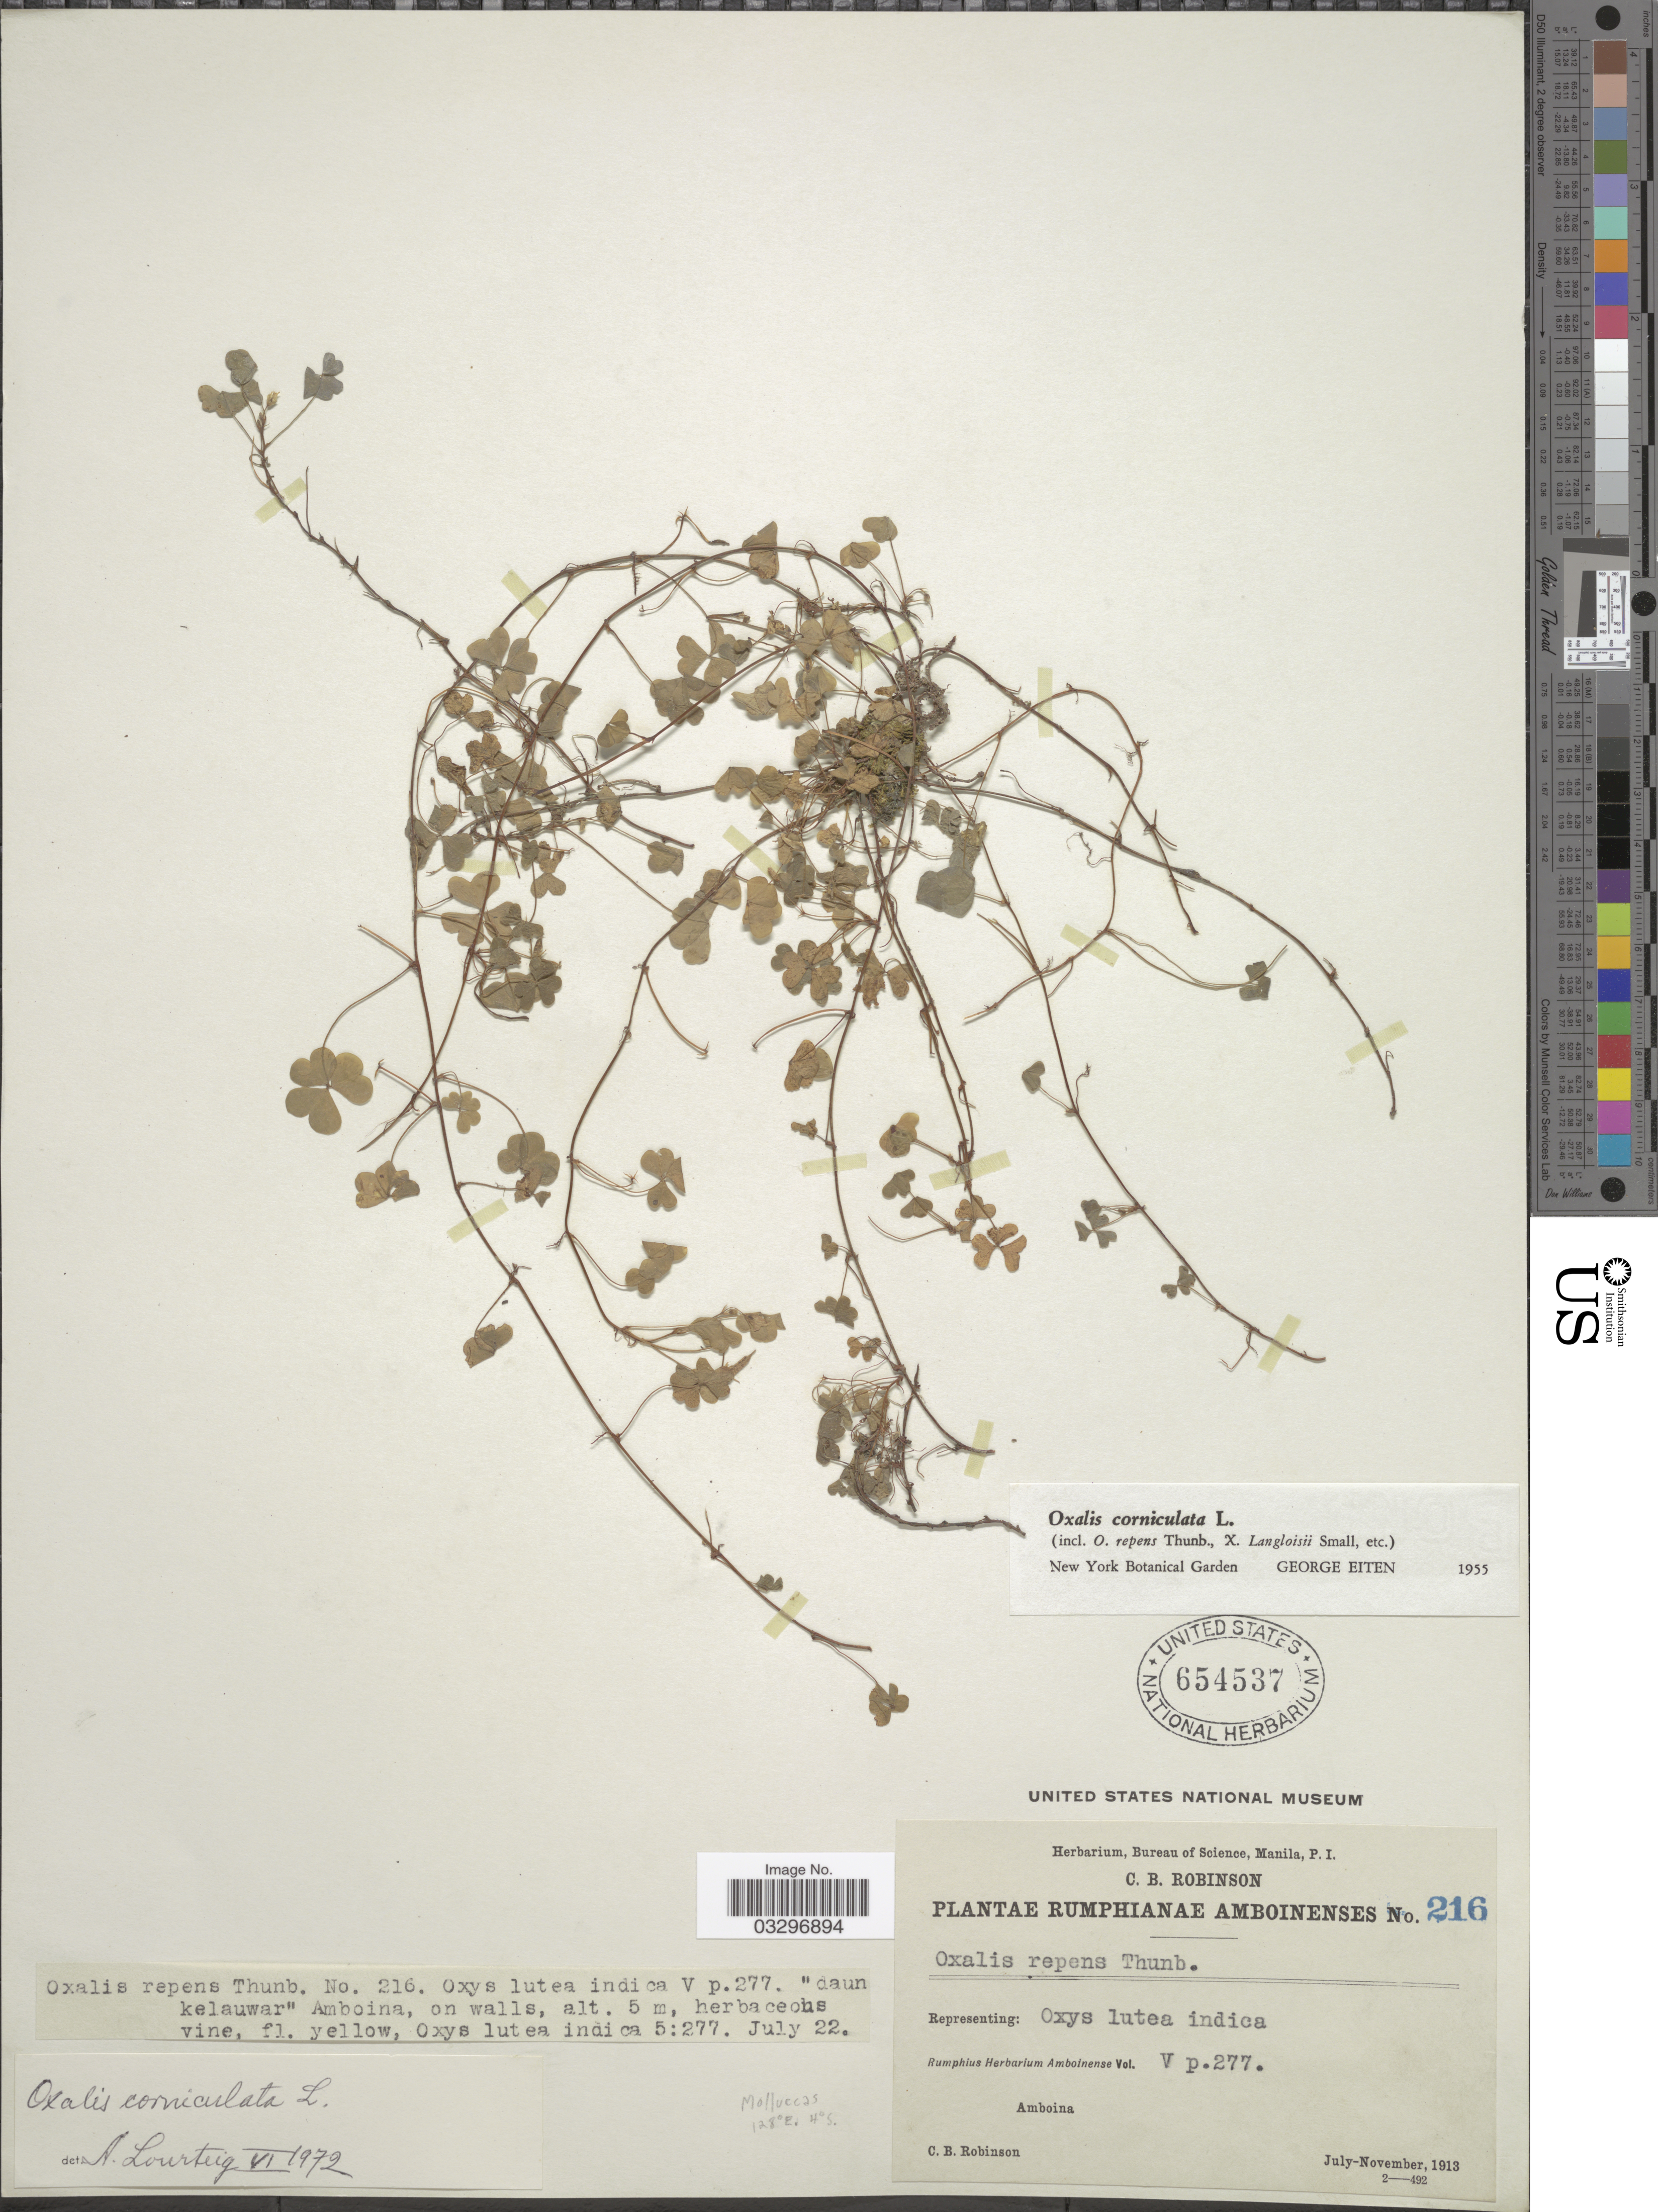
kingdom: Plantae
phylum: Tracheophyta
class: Magnoliopsida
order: Oxalidales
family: Oxalidaceae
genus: Oxalis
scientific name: Oxalis corniculata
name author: L.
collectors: C. Robinson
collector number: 216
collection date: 1913-07-22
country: Indonesia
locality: Amboina. Molluccas.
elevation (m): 5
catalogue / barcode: US 654537